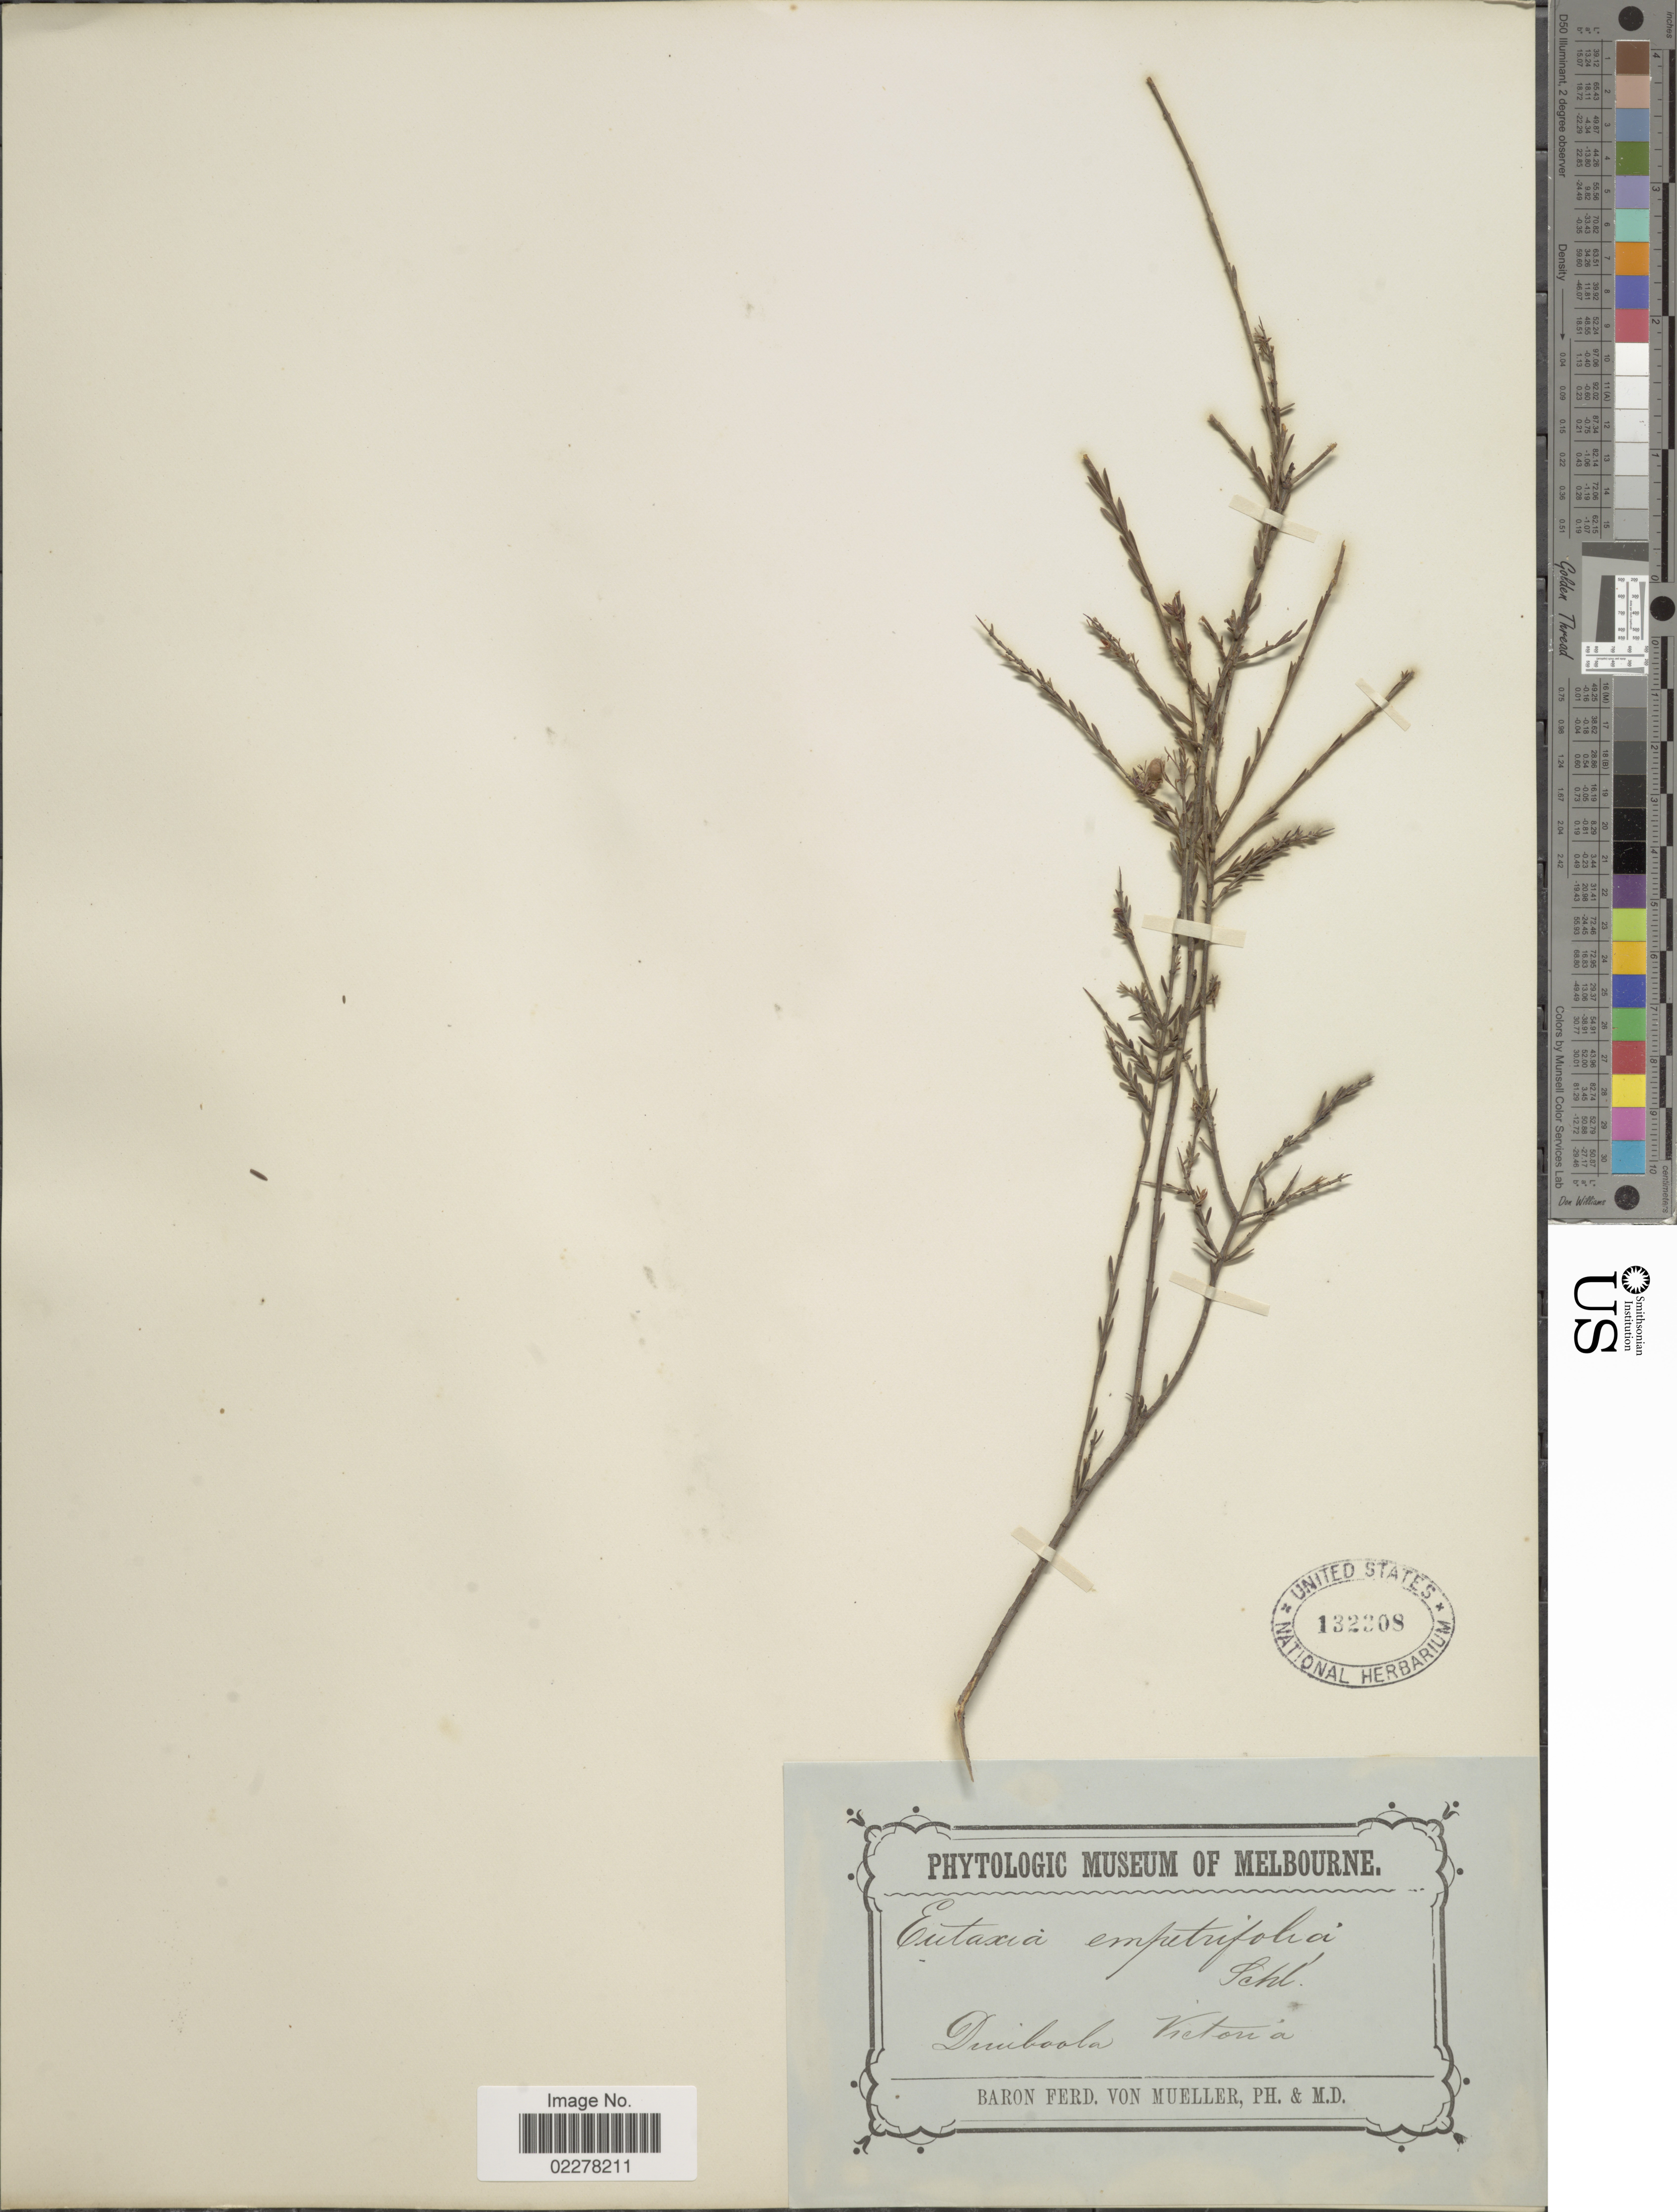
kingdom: Plantae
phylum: Tracheophyta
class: Magnoliopsida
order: Fabales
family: Fabaceae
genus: Eutaxia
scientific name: Eutaxia microphylla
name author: (R. Br.) J.M. Black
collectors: F. von Mueller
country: Australia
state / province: Victoria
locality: Dimboola, Victoria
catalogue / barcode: US 132308